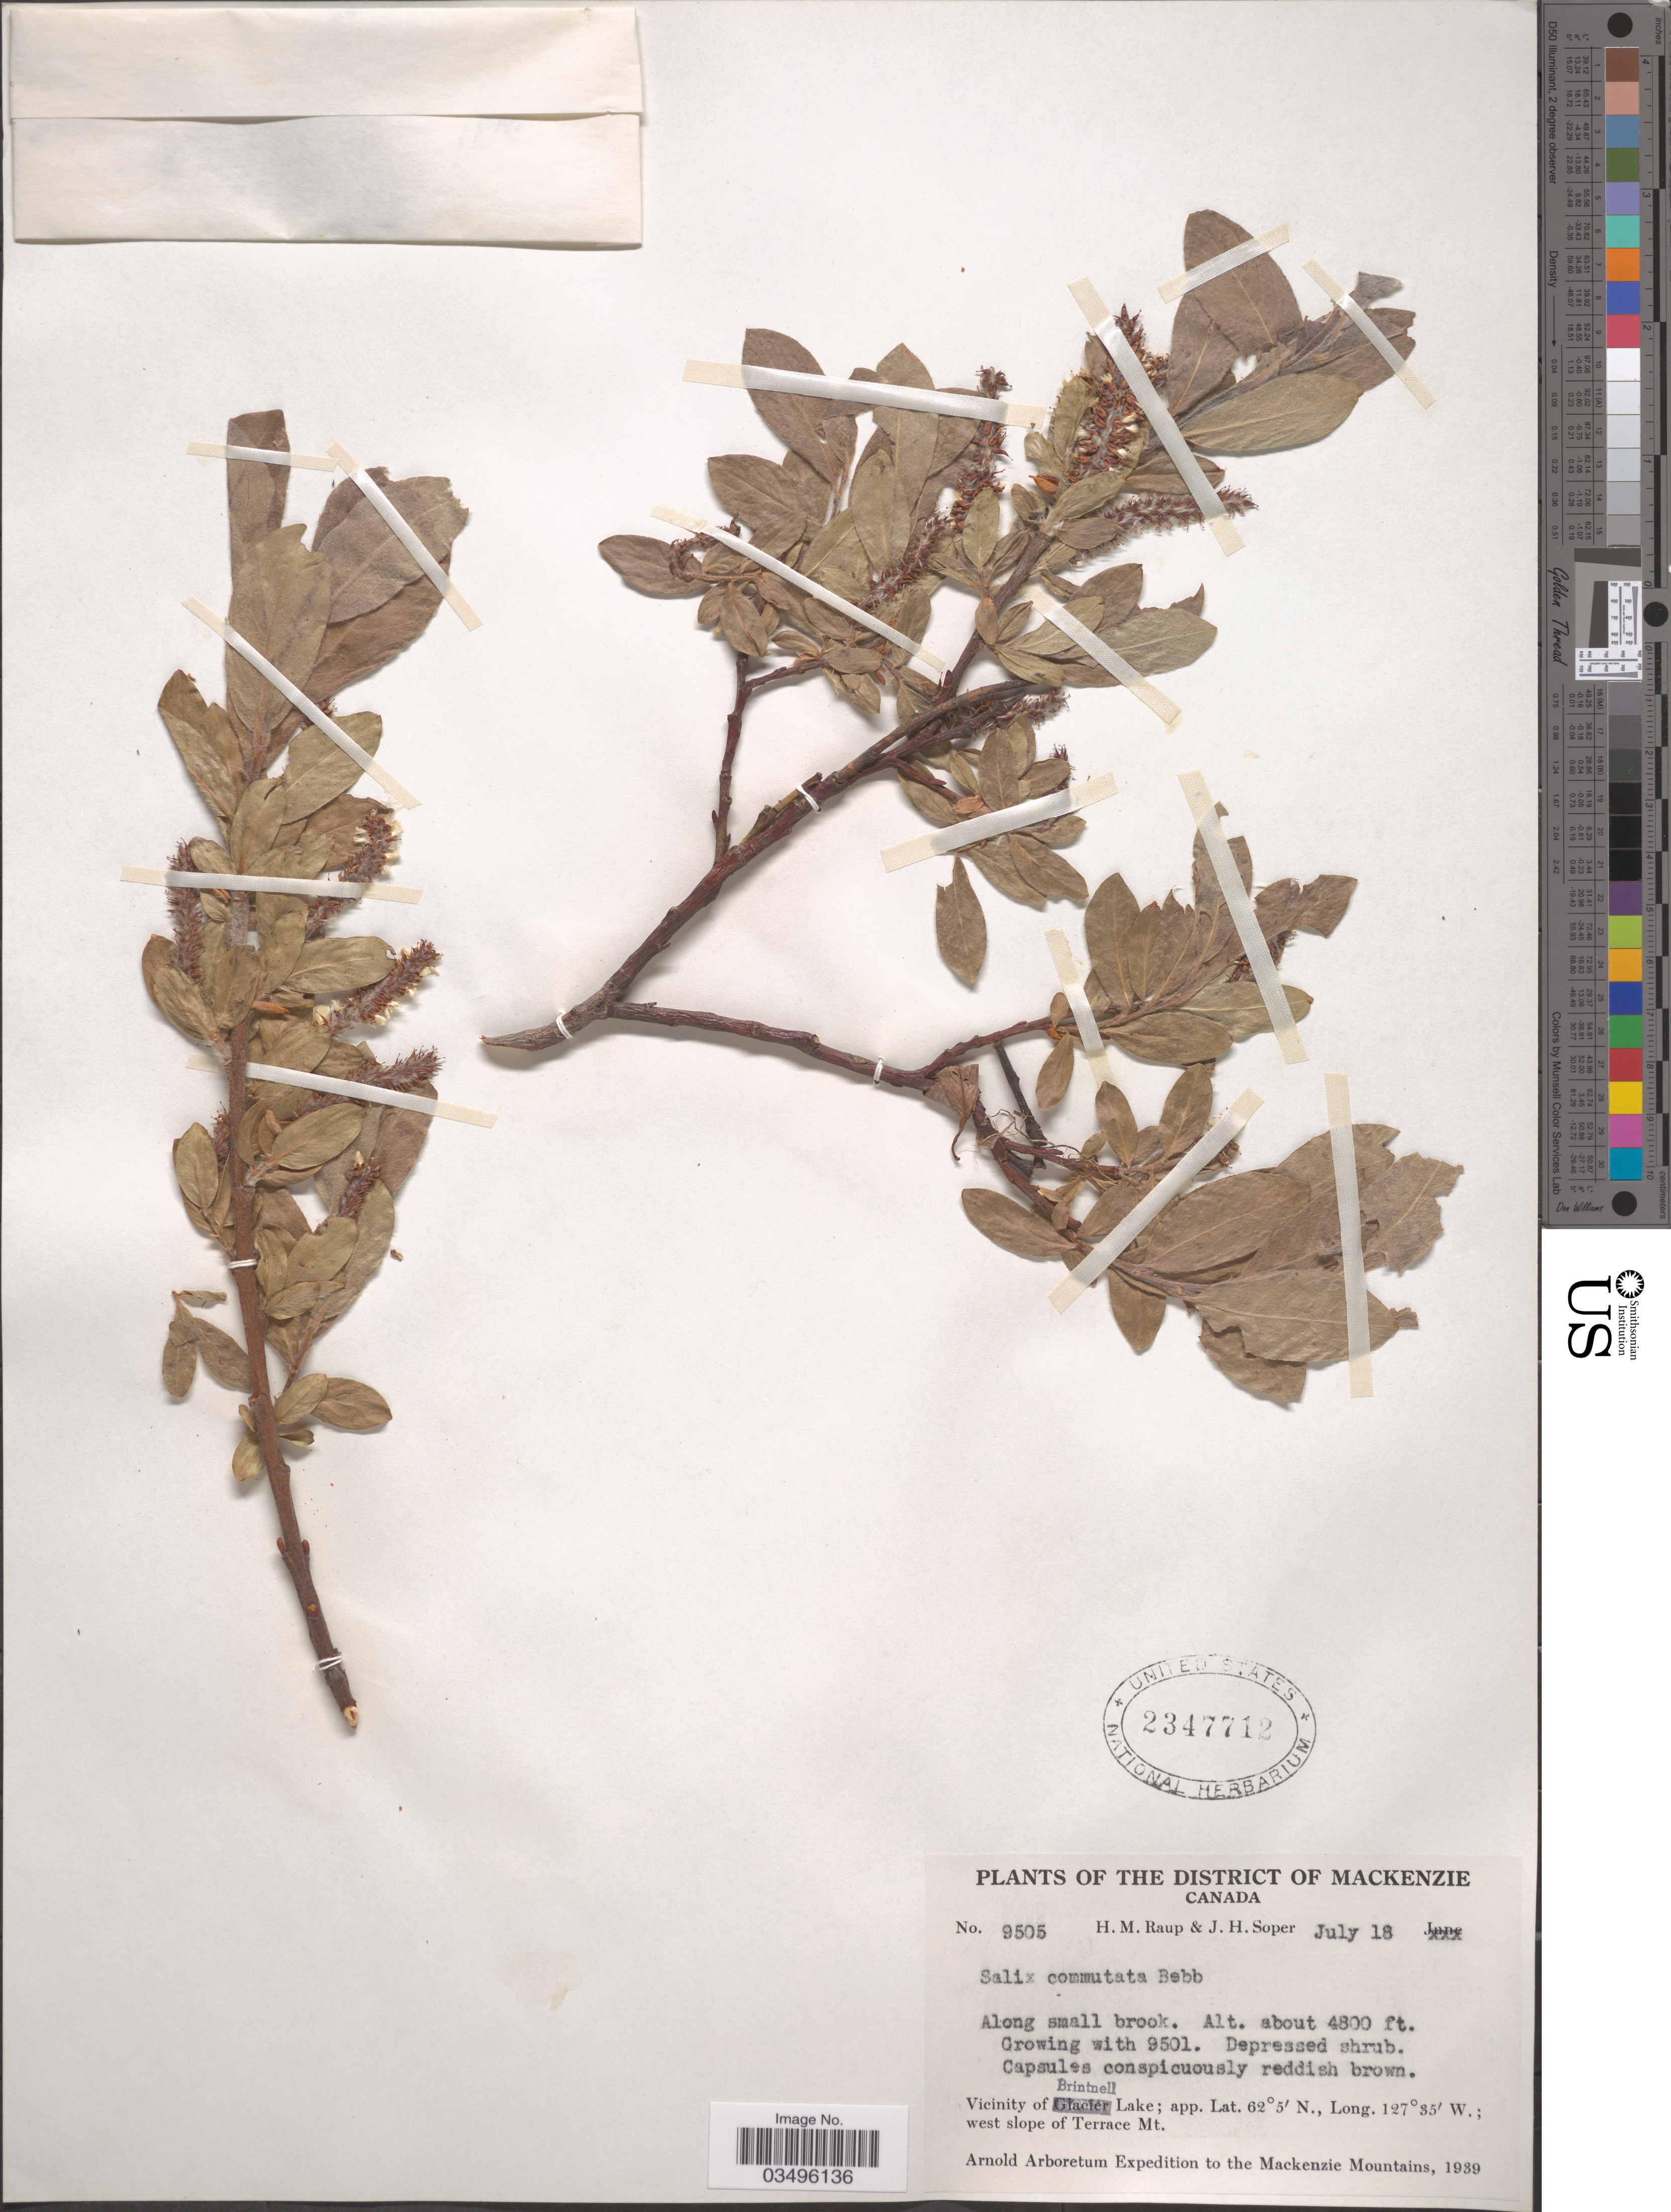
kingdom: Plantae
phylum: Tracheophyta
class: Magnoliopsida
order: Malpighiales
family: Salicaceae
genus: Salix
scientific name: Salix commutata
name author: Bebb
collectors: H. Raup & J. H. Soper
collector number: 9505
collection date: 1939-07-18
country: Canada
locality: The District of Mackenzie. Vicinity of Brintnell Lake; west slope of Terrace Mt. The Mackenzie Mountains.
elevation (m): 1463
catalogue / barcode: US 2347712